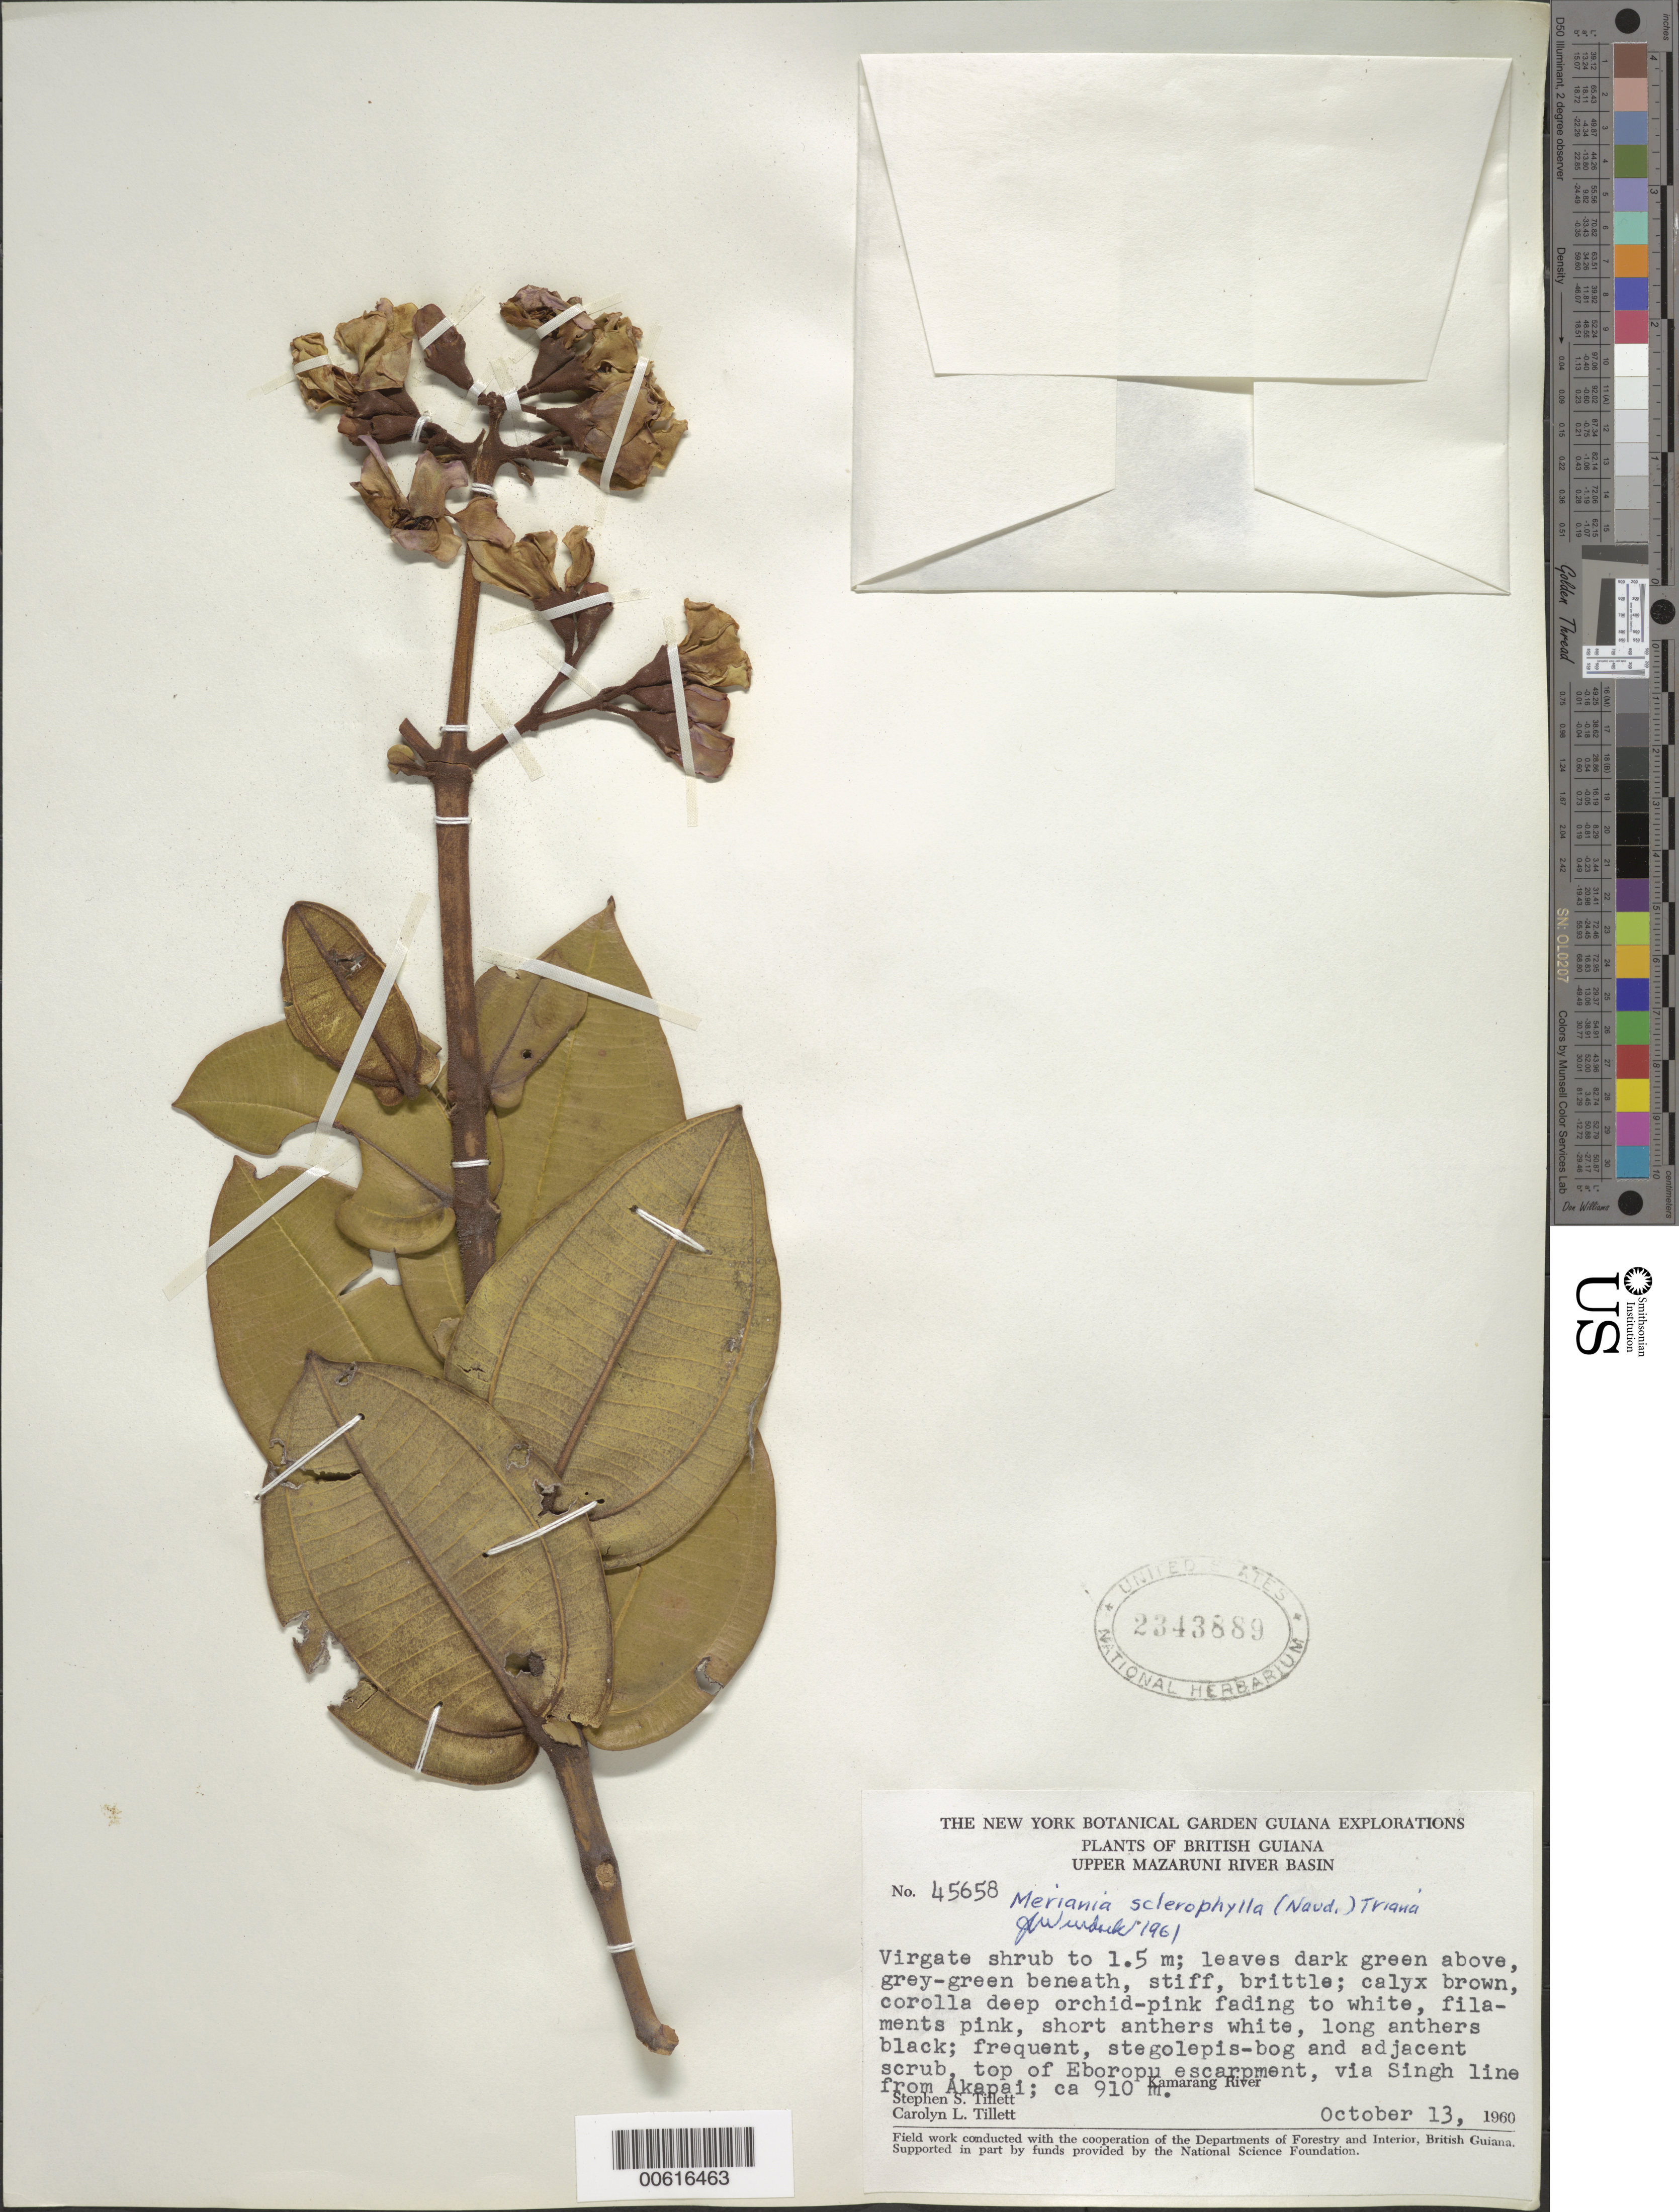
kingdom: Plantae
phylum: Tracheophyta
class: Magnoliopsida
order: Myrtales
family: Melastomataceae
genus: Meriania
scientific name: Meriania sclerophylla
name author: Triana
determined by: Wurdack, John J., (US), US (UNITED STATES)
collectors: S. S. Tillett, C. L. Tillett & R. Boyan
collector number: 45658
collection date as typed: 13-Oct-60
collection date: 1960-10-13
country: Guyana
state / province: Cuyuni-Mazaruni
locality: Upper Mazaruni River Basin, top of Eboropu escarpment, via Singh line from Akapai, Kamarang R.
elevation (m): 910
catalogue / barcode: US 2343889